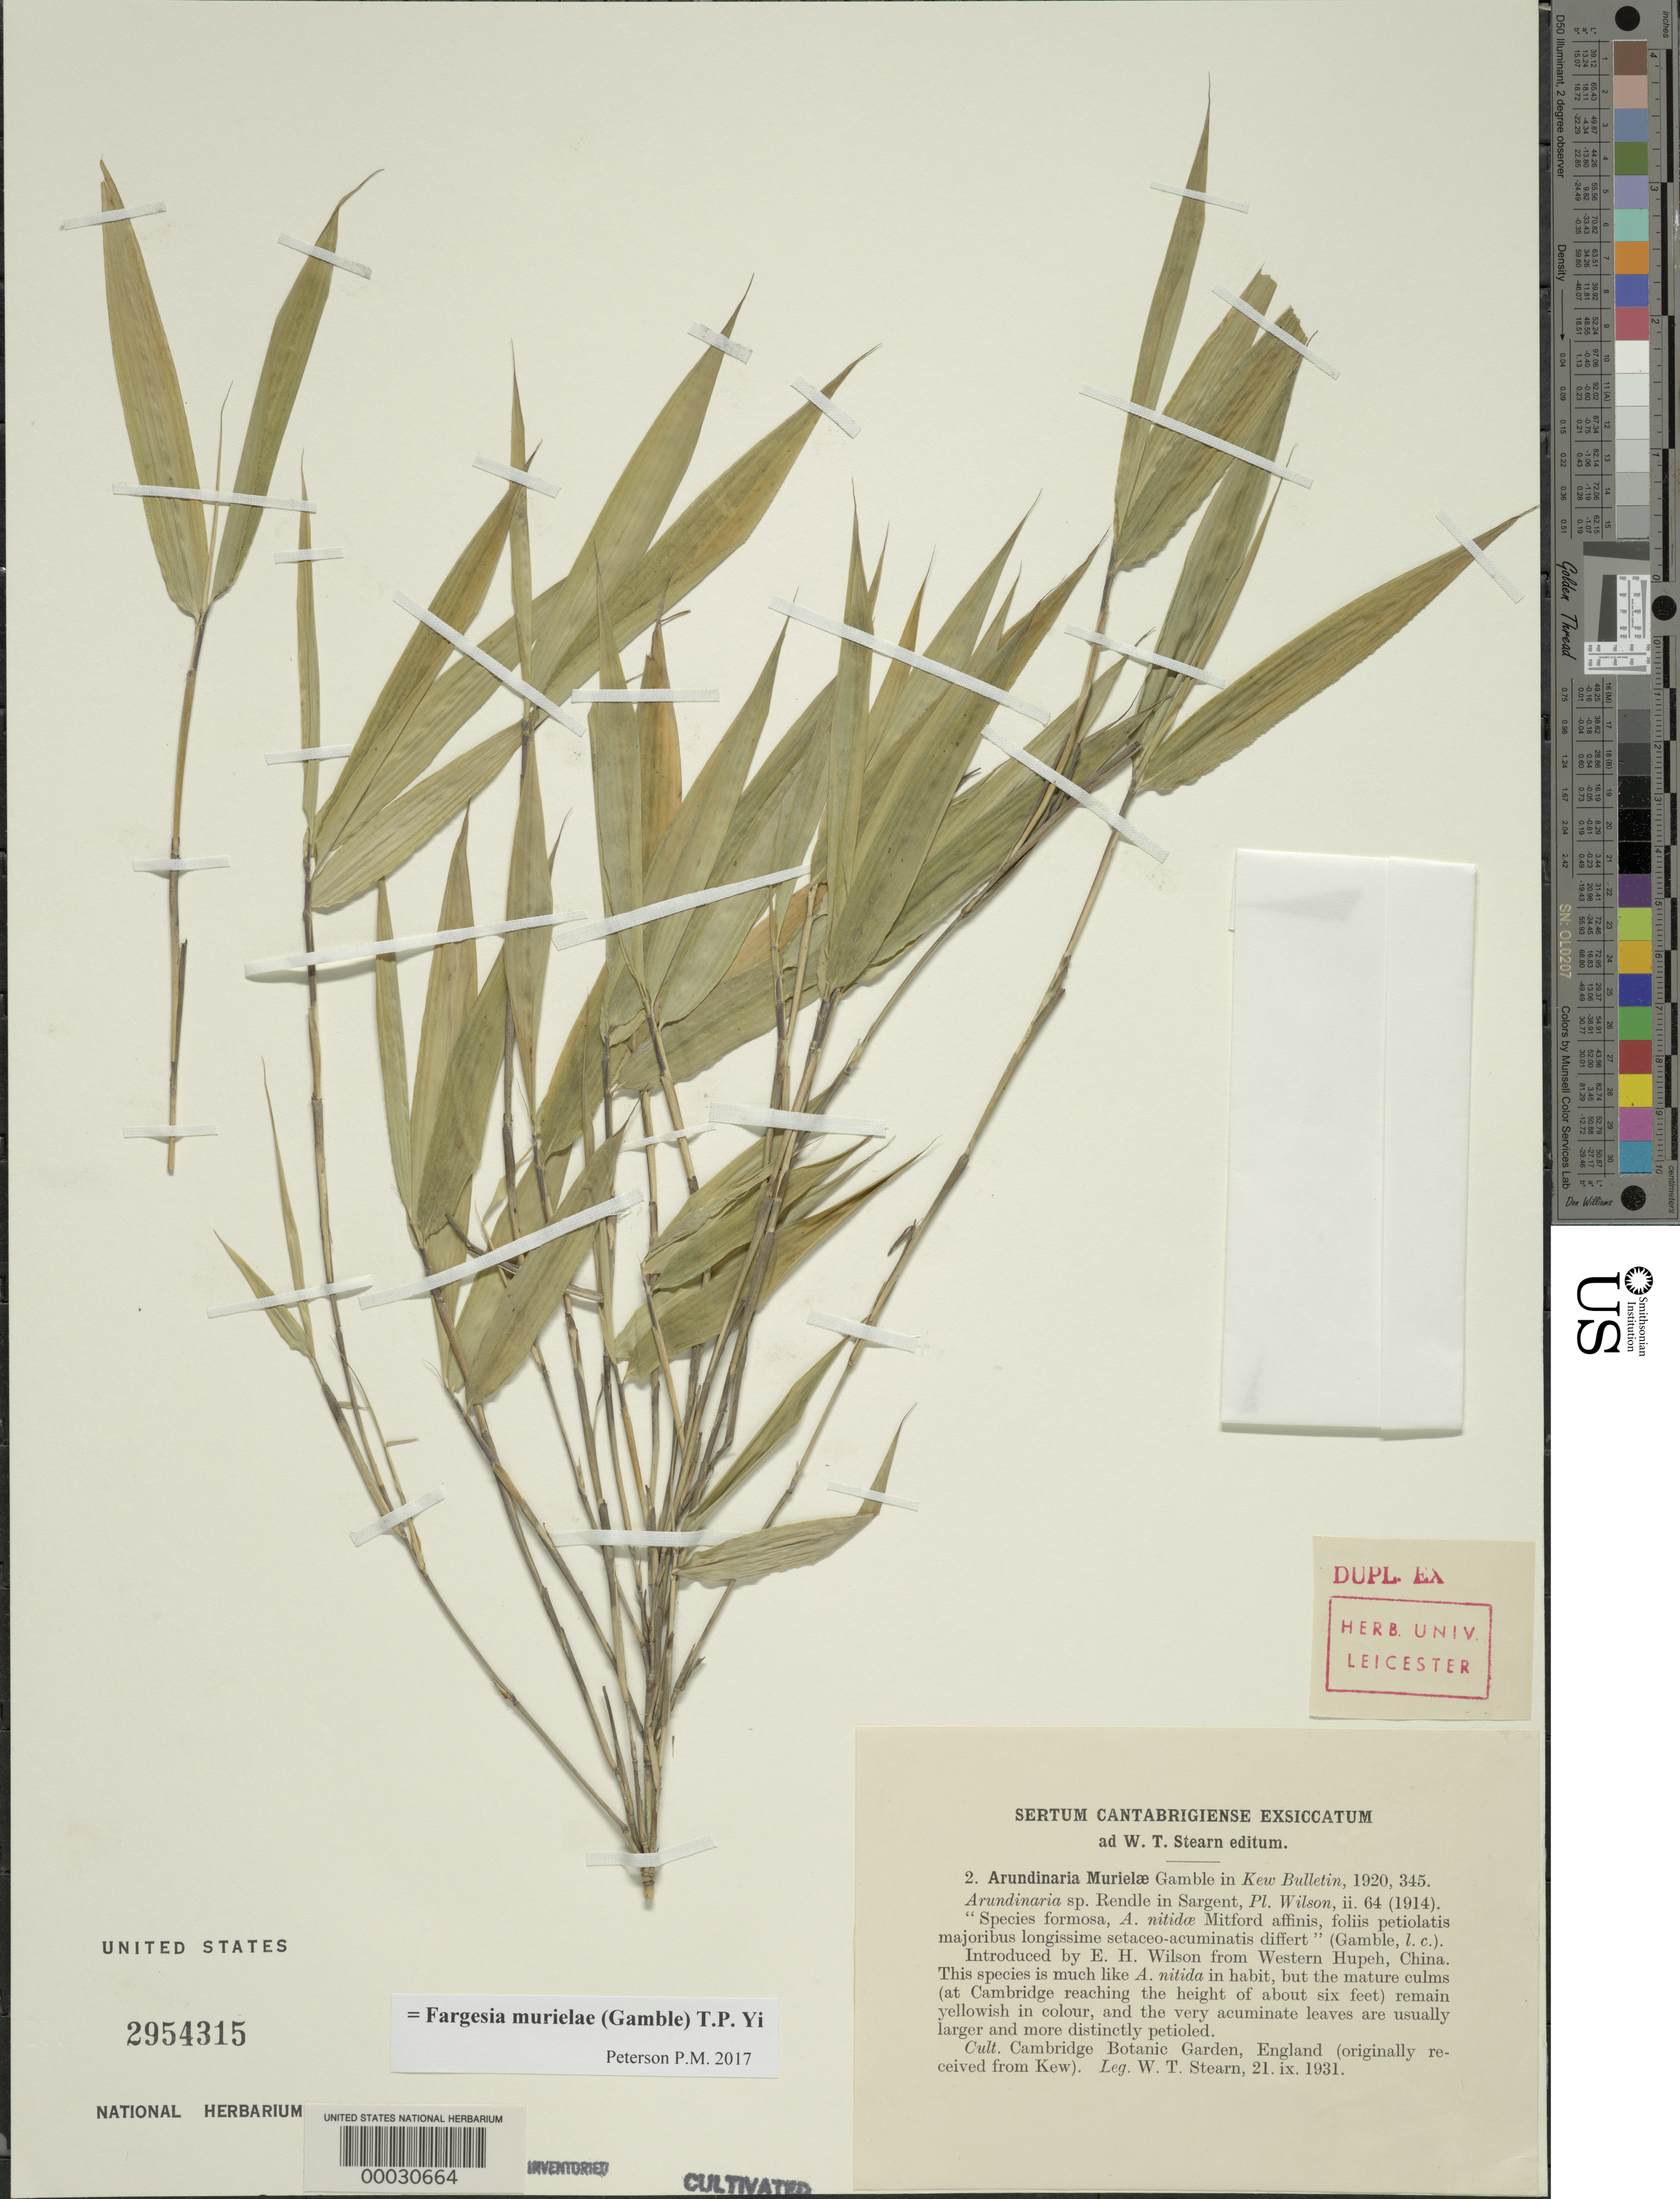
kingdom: Plantae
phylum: Tracheophyta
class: Liliopsida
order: Poales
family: Poaceae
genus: Fargesia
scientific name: Fargesia murielae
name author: (Gamble) T.P. Yi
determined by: Poaceae Reorganization Project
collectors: W. T. Stearn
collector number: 2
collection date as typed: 21 Sep 1931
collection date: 1931-09-21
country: United Kingdom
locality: Cambridge botanic gardens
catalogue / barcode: US 2954315